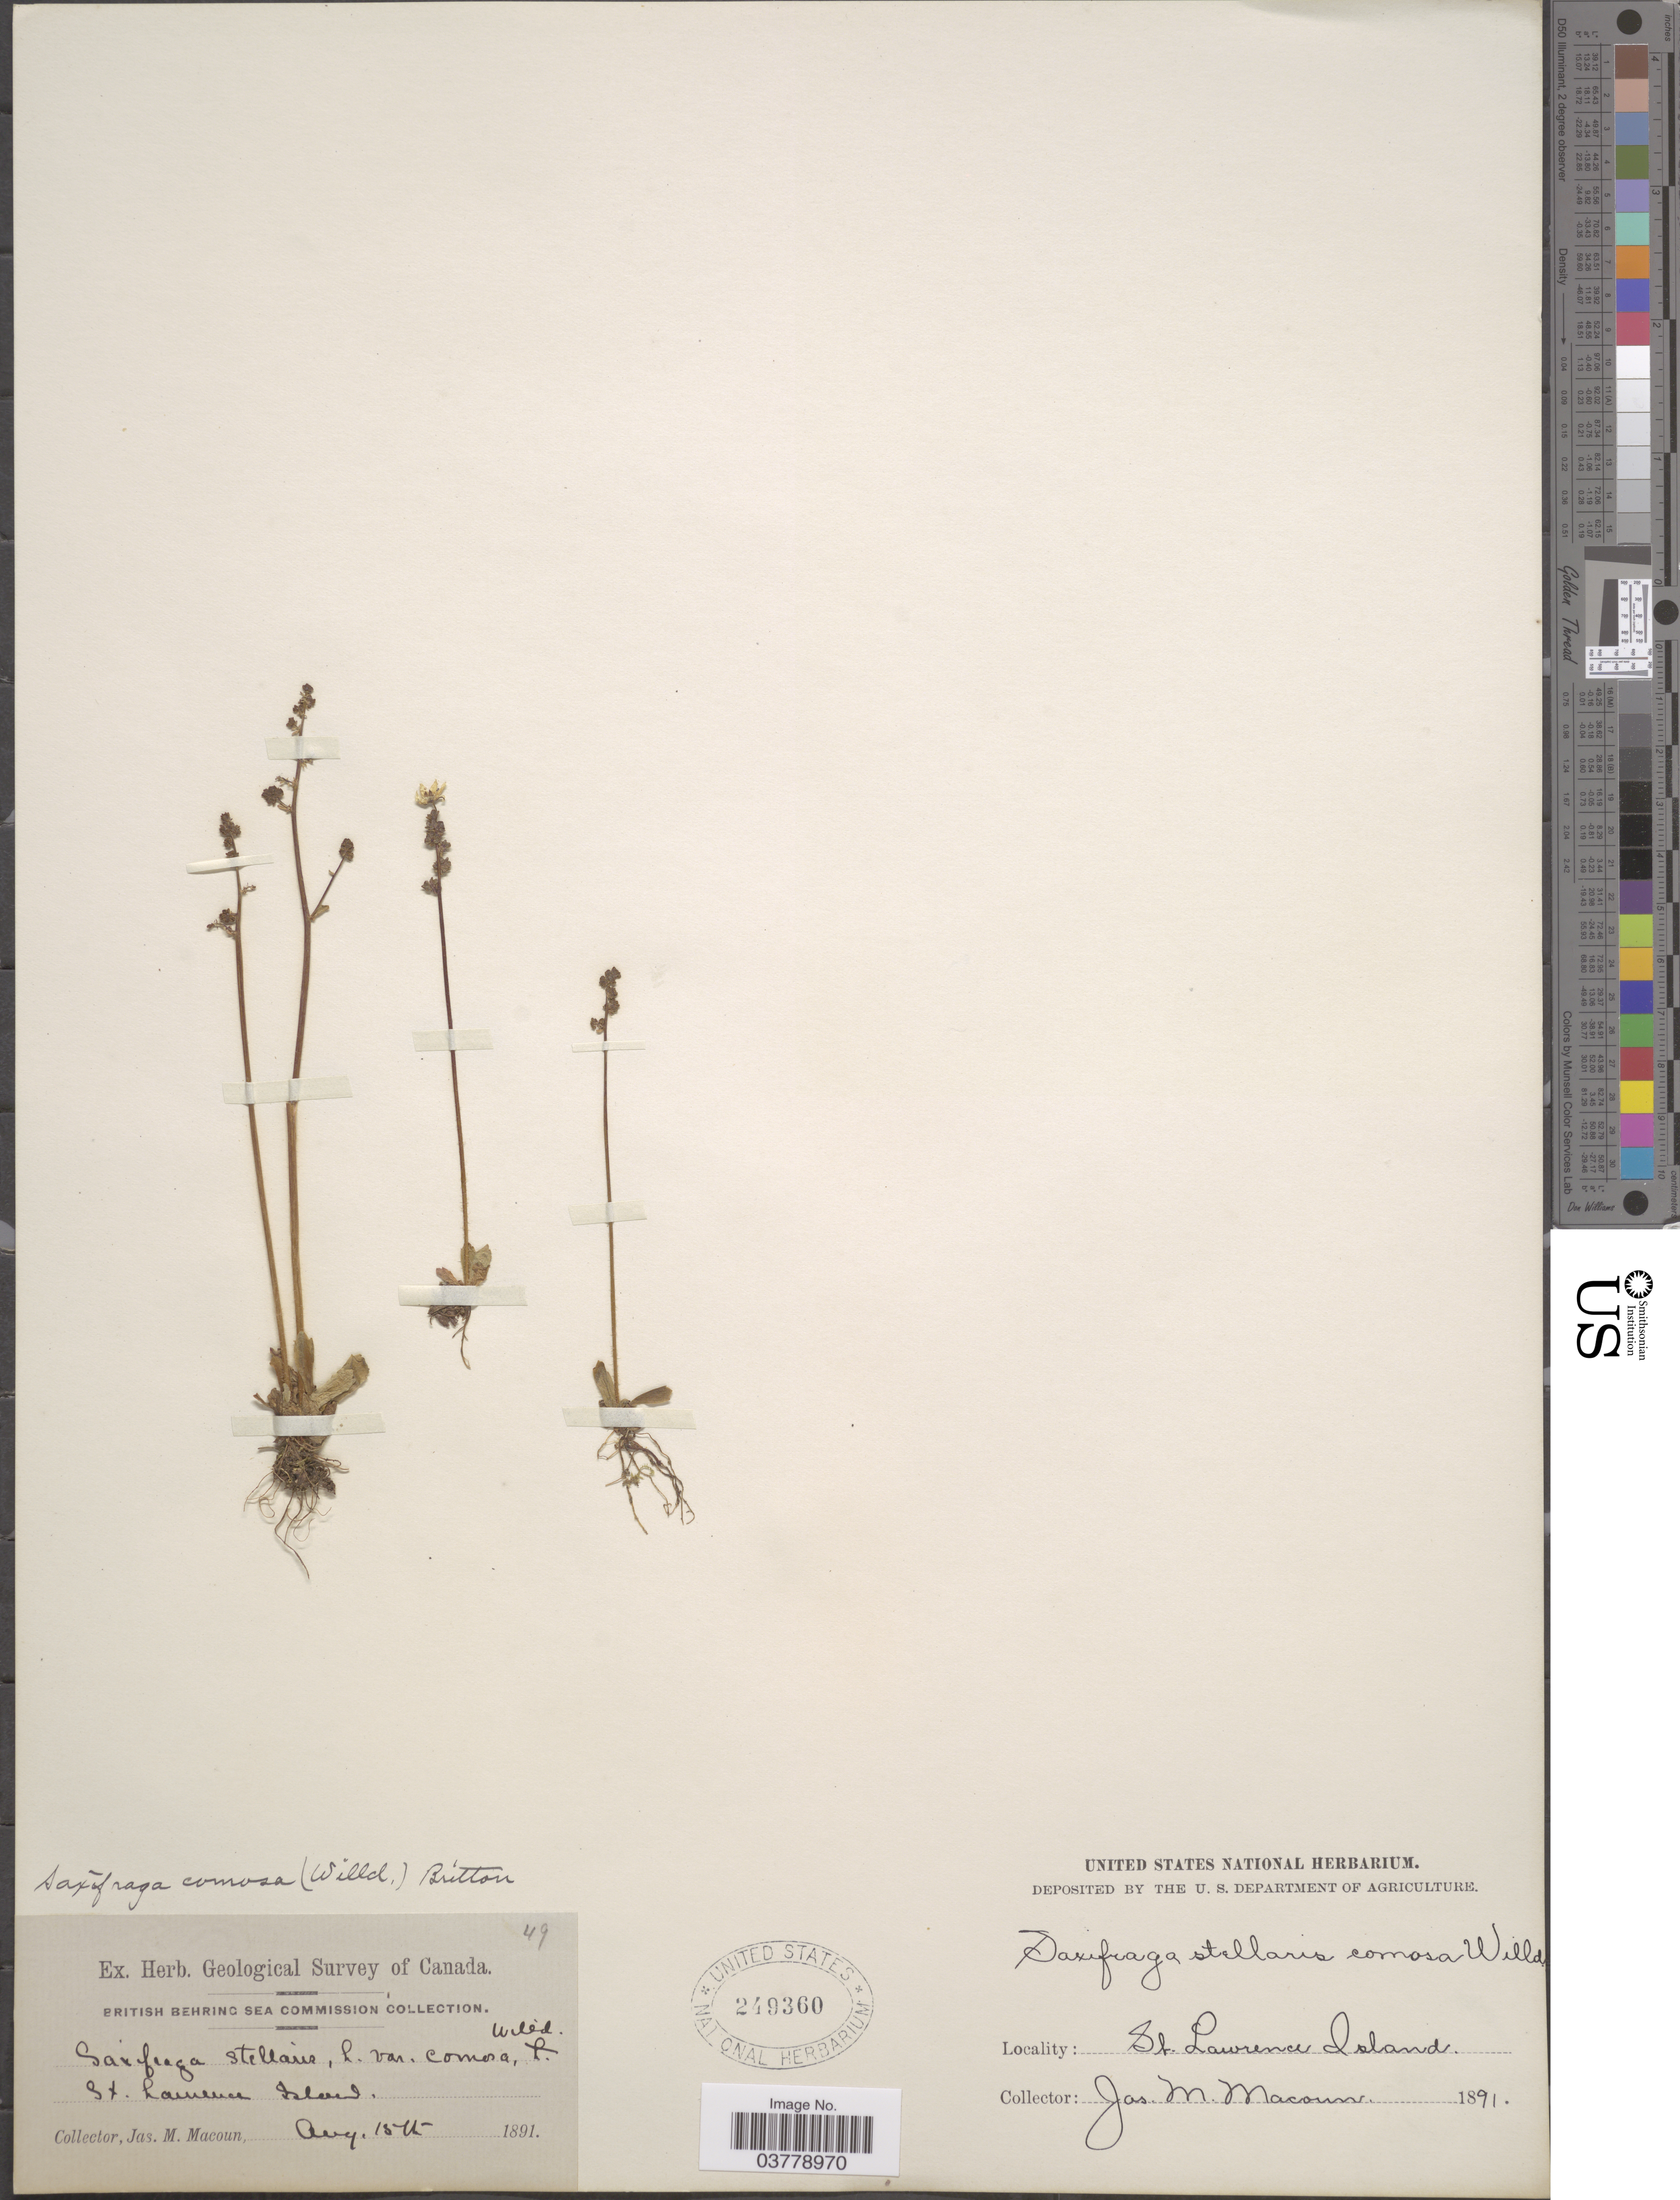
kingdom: Plantae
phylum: Tracheophyta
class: Magnoliopsida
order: Saxifragales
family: Saxifragaceae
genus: Micranthes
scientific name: Micranthes foliolosa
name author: (R. Br.) Gornall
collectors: J. M. Macoun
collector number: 49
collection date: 1891-08-15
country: United States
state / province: Alaska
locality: St. Lawrence Island.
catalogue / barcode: US 249360